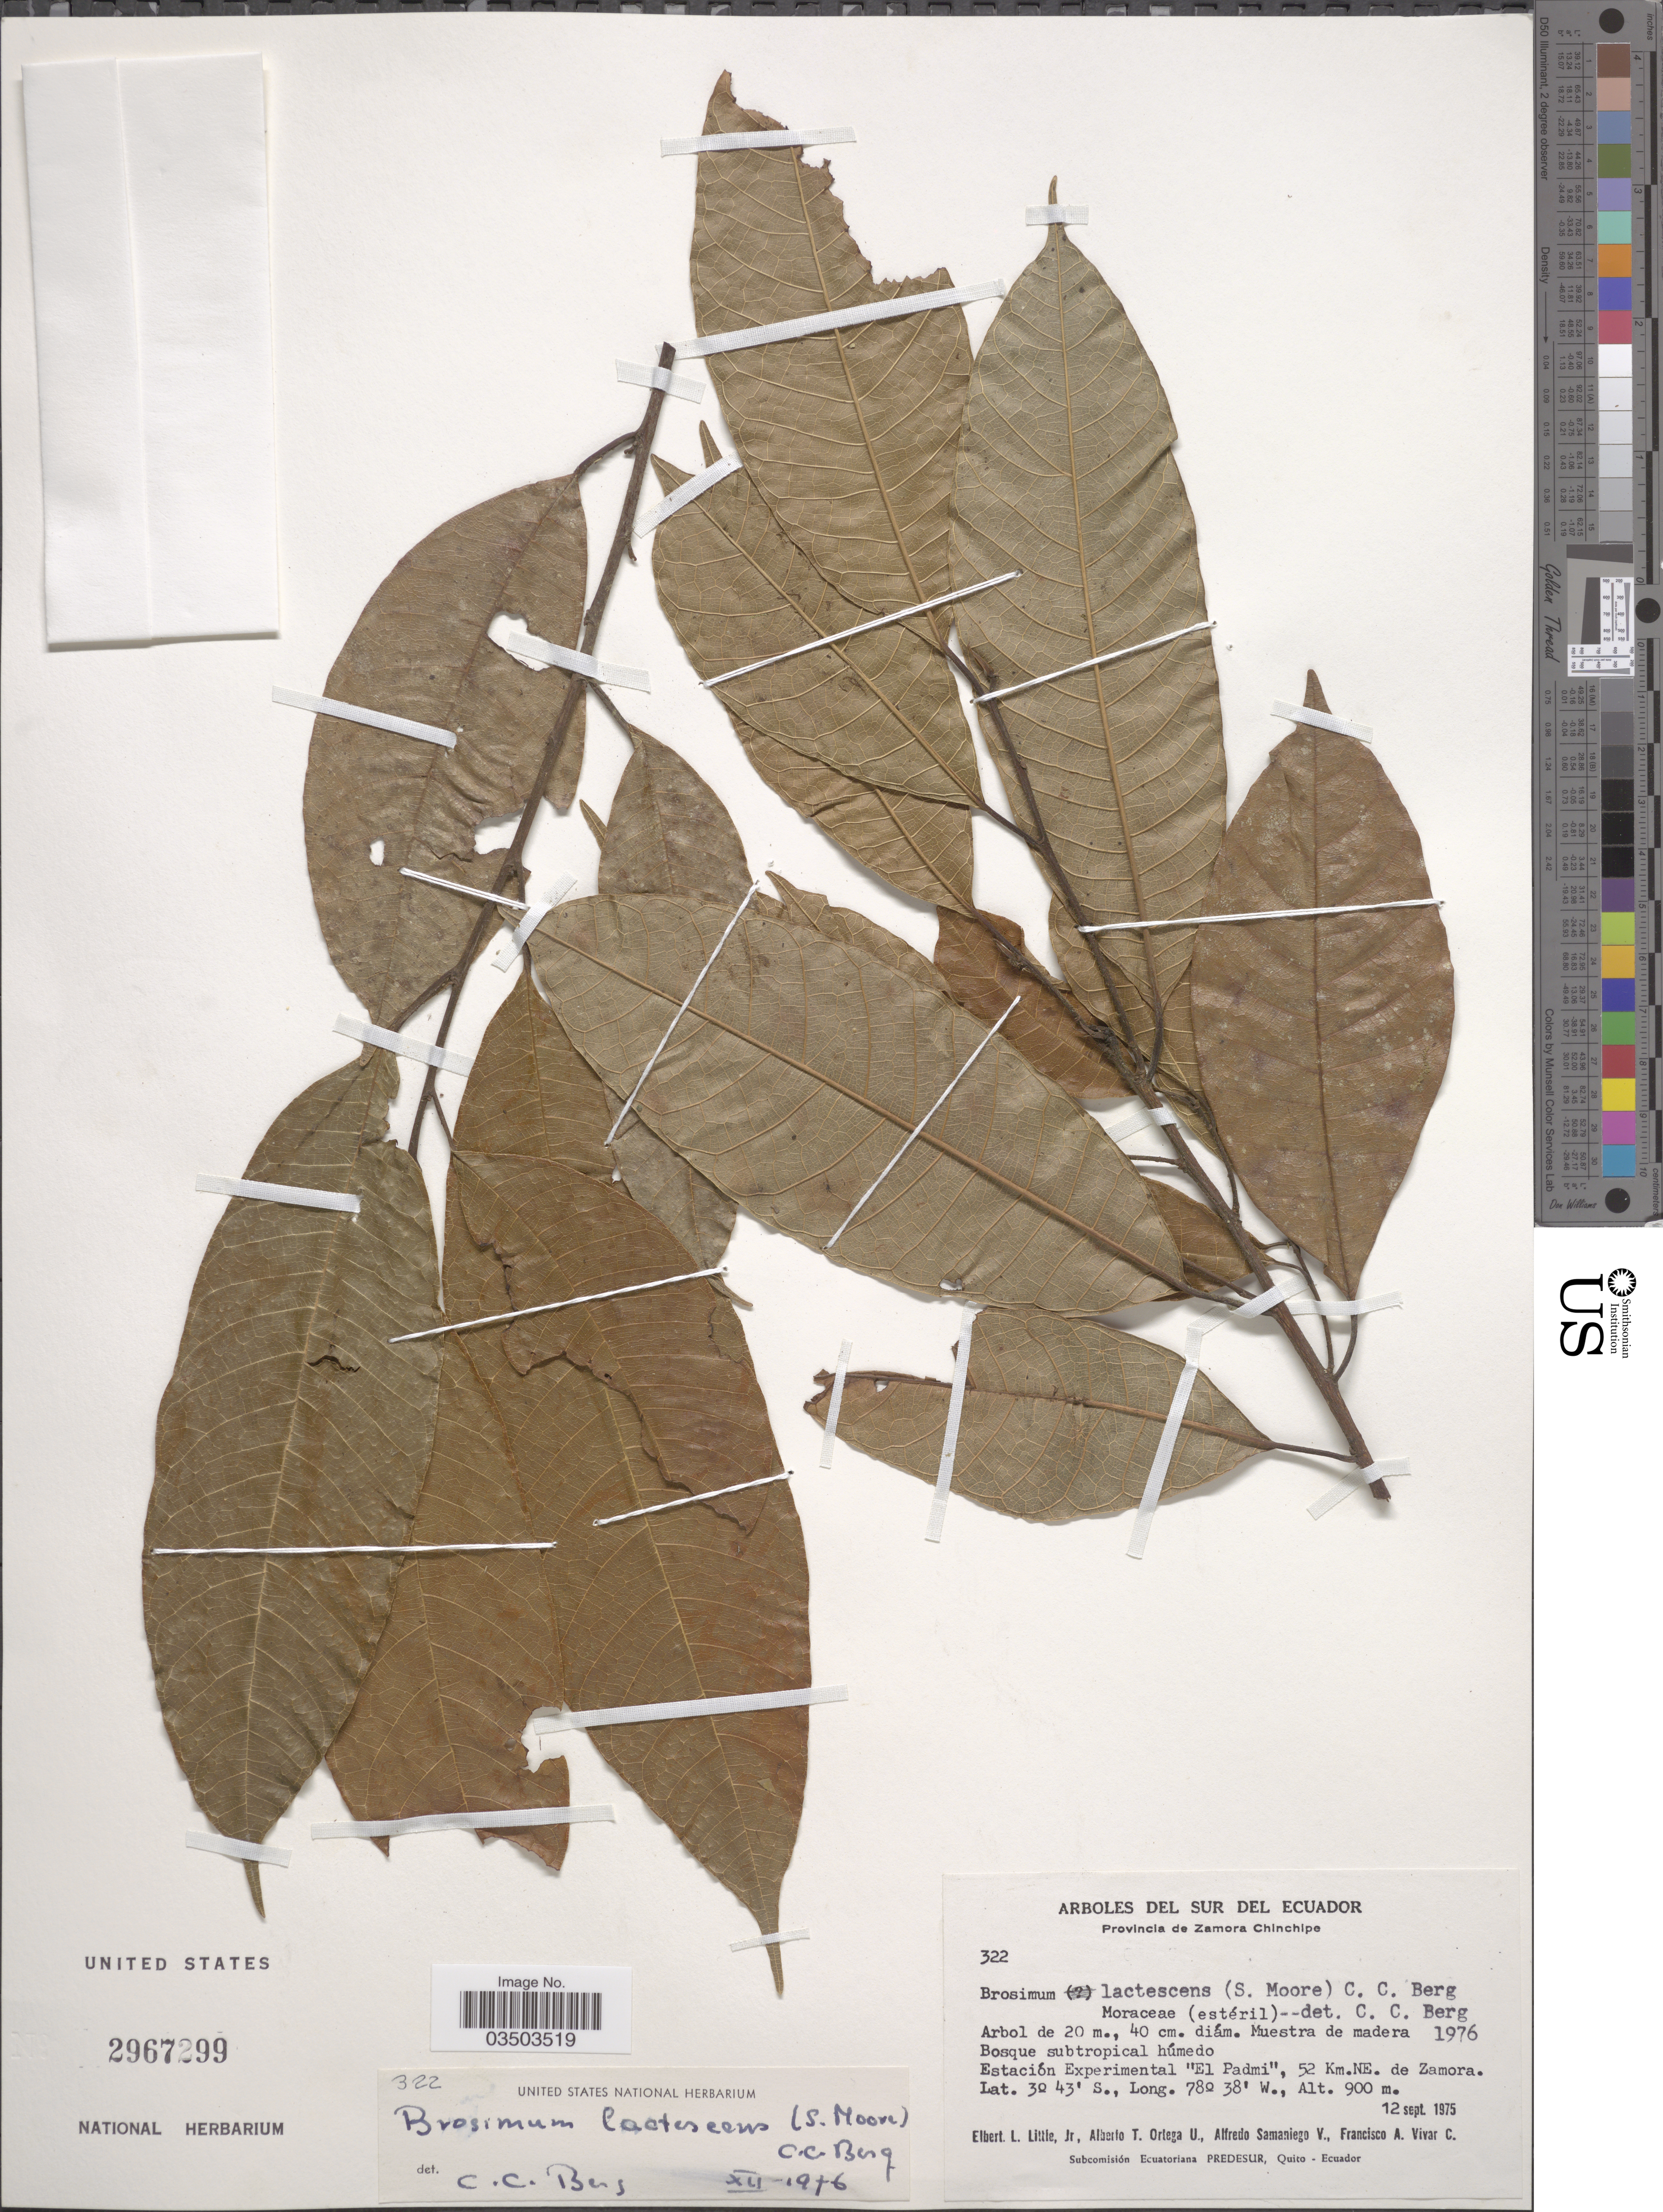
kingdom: Plantae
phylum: Tracheophyta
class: Magnoliopsida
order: Rosales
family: Moraceae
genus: Brosimum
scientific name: Brosimum lactescens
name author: (S. Moore) C.C. Berg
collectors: E. L. Little, A. T. Ortega U., A. V. Samaniego & F. A. Vivar C.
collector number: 322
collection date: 1975-09-12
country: Ecuador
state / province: Zamora-Chinchipe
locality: Sur del Ecuador. Estación Experimental "El Padmi", 52 Km. NE. de Zamora.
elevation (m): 900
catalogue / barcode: US 2967299